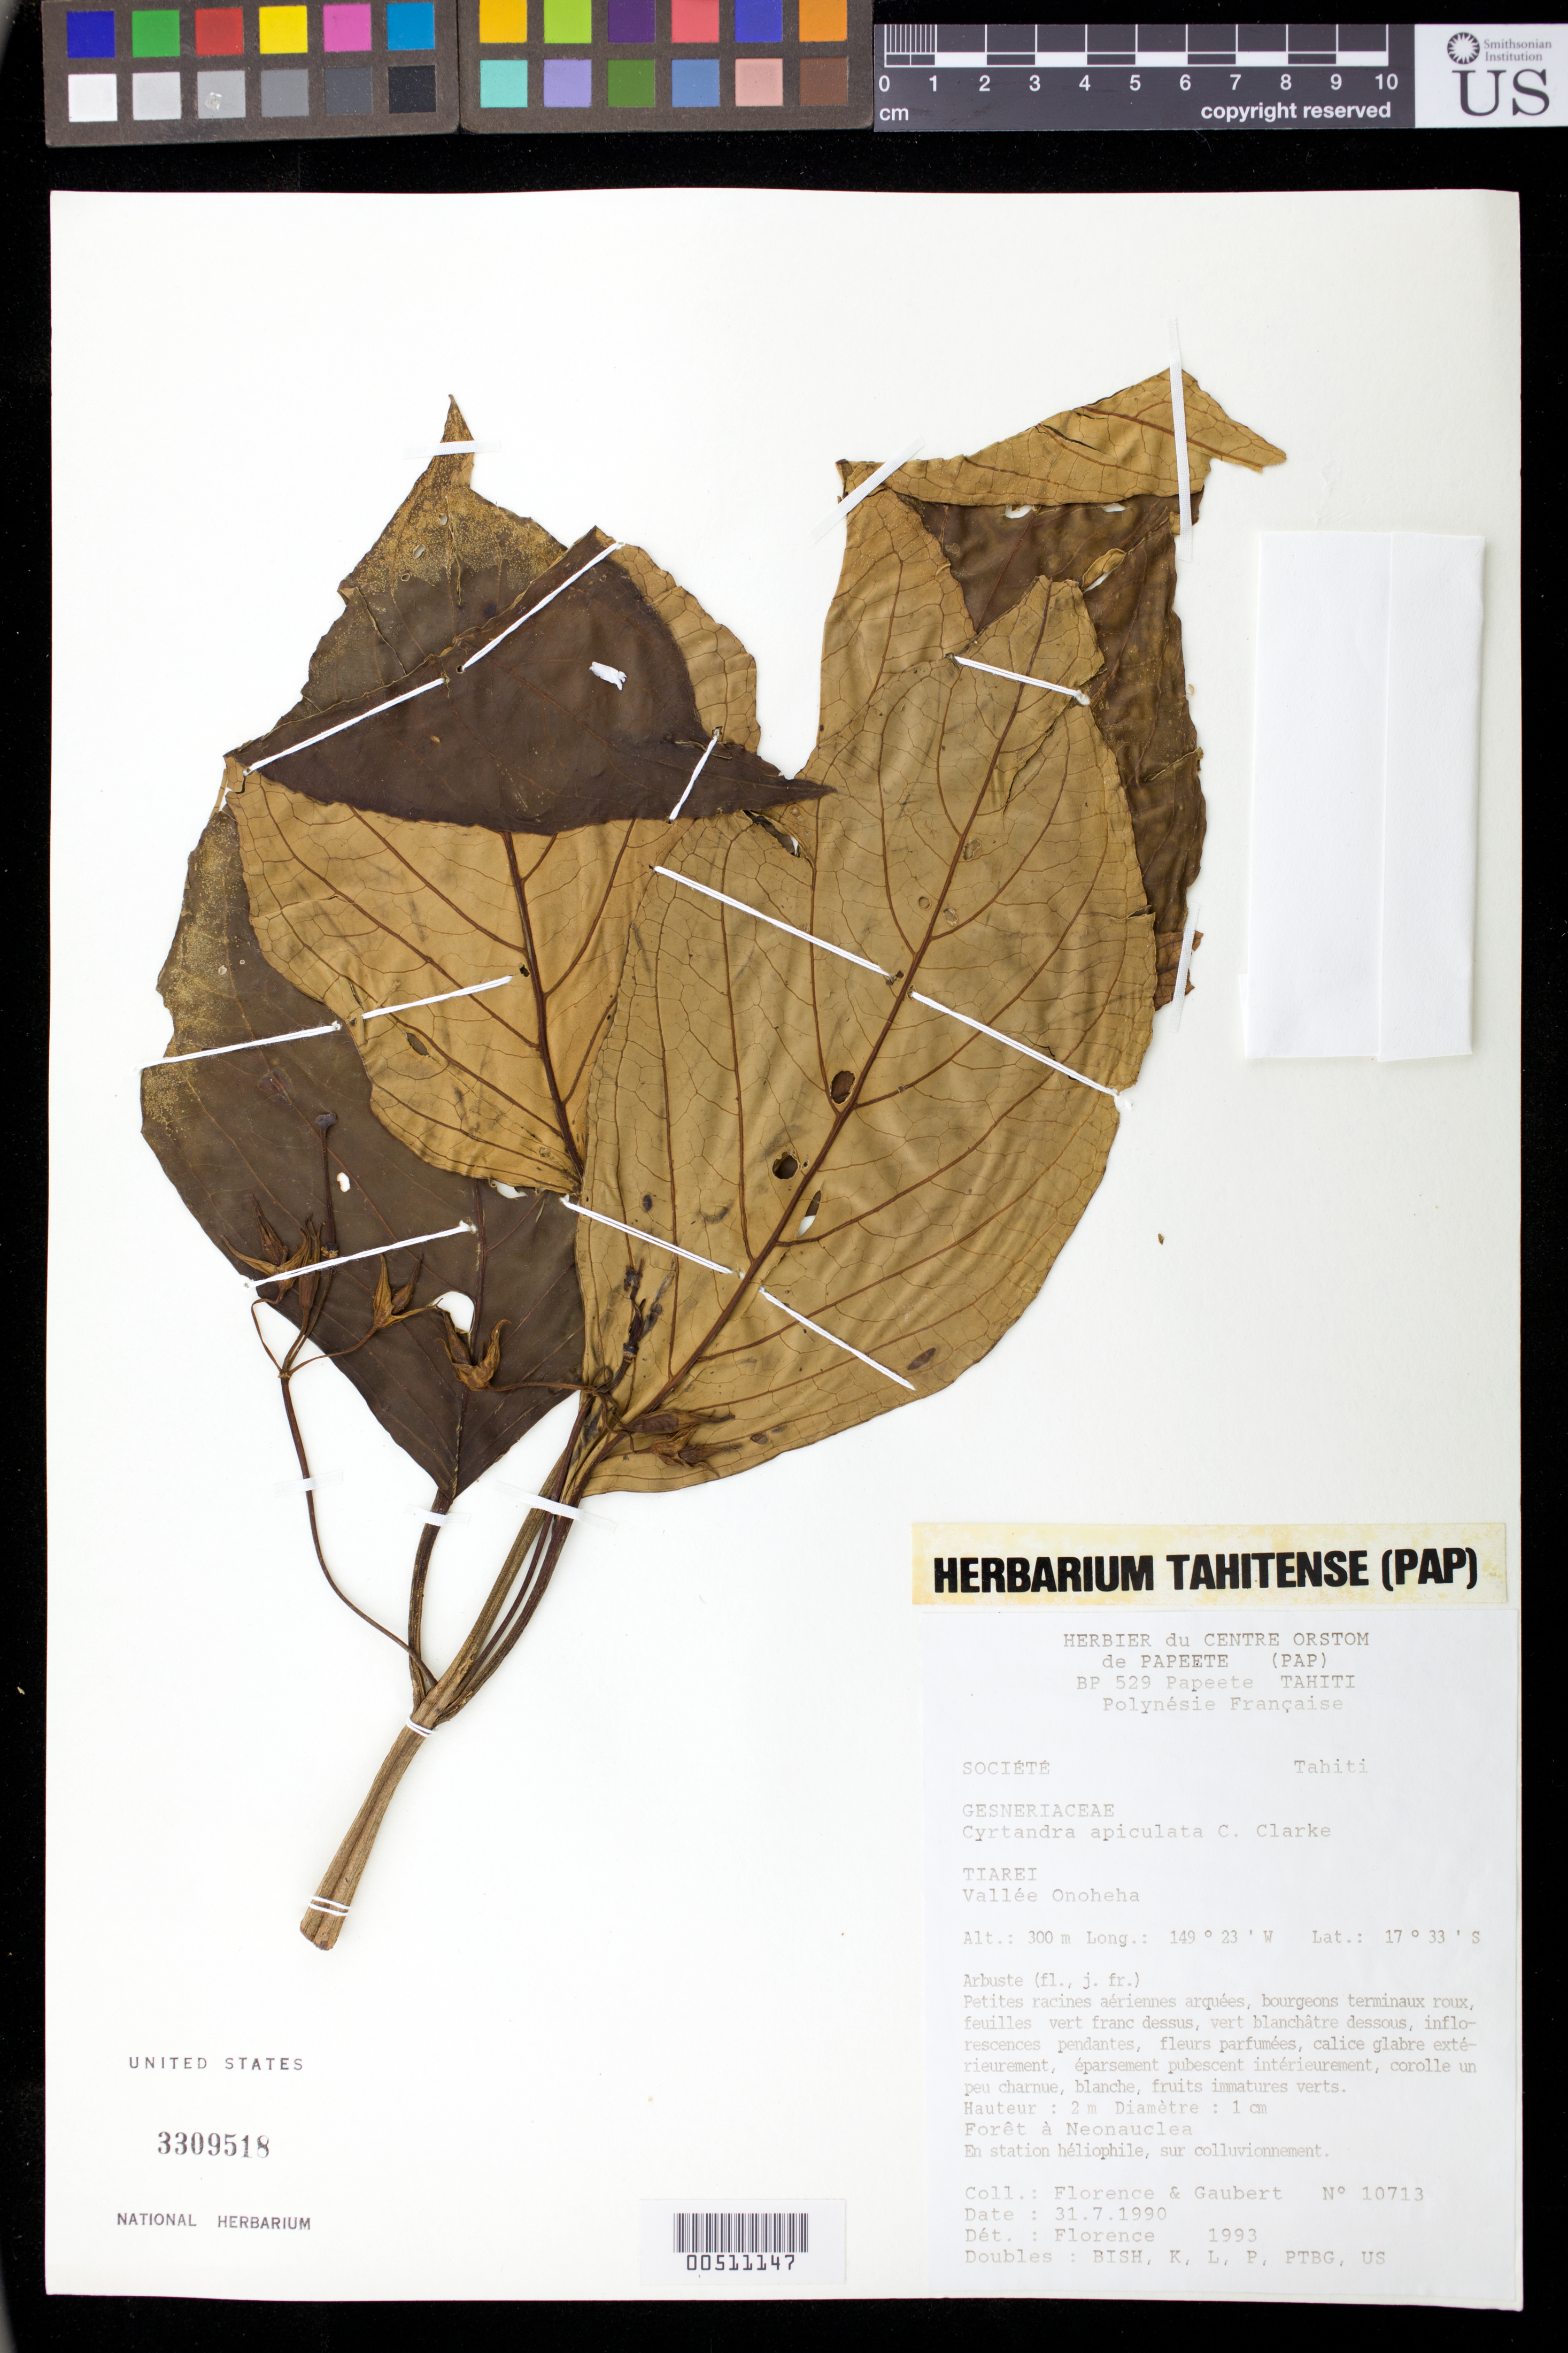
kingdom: Plantae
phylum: Tracheophyta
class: Magnoliopsida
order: Lamiales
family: Gesneriaceae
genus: Cyrtandra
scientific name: Cyrtandra apiculata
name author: C.B. Clarke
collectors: J. Florence & -. Gaubert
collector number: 10713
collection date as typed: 31 Jul 1990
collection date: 1990-07-31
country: French Polynesia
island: Tahiti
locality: Tiarei, vallee onoheha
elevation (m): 300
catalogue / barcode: US 3309518